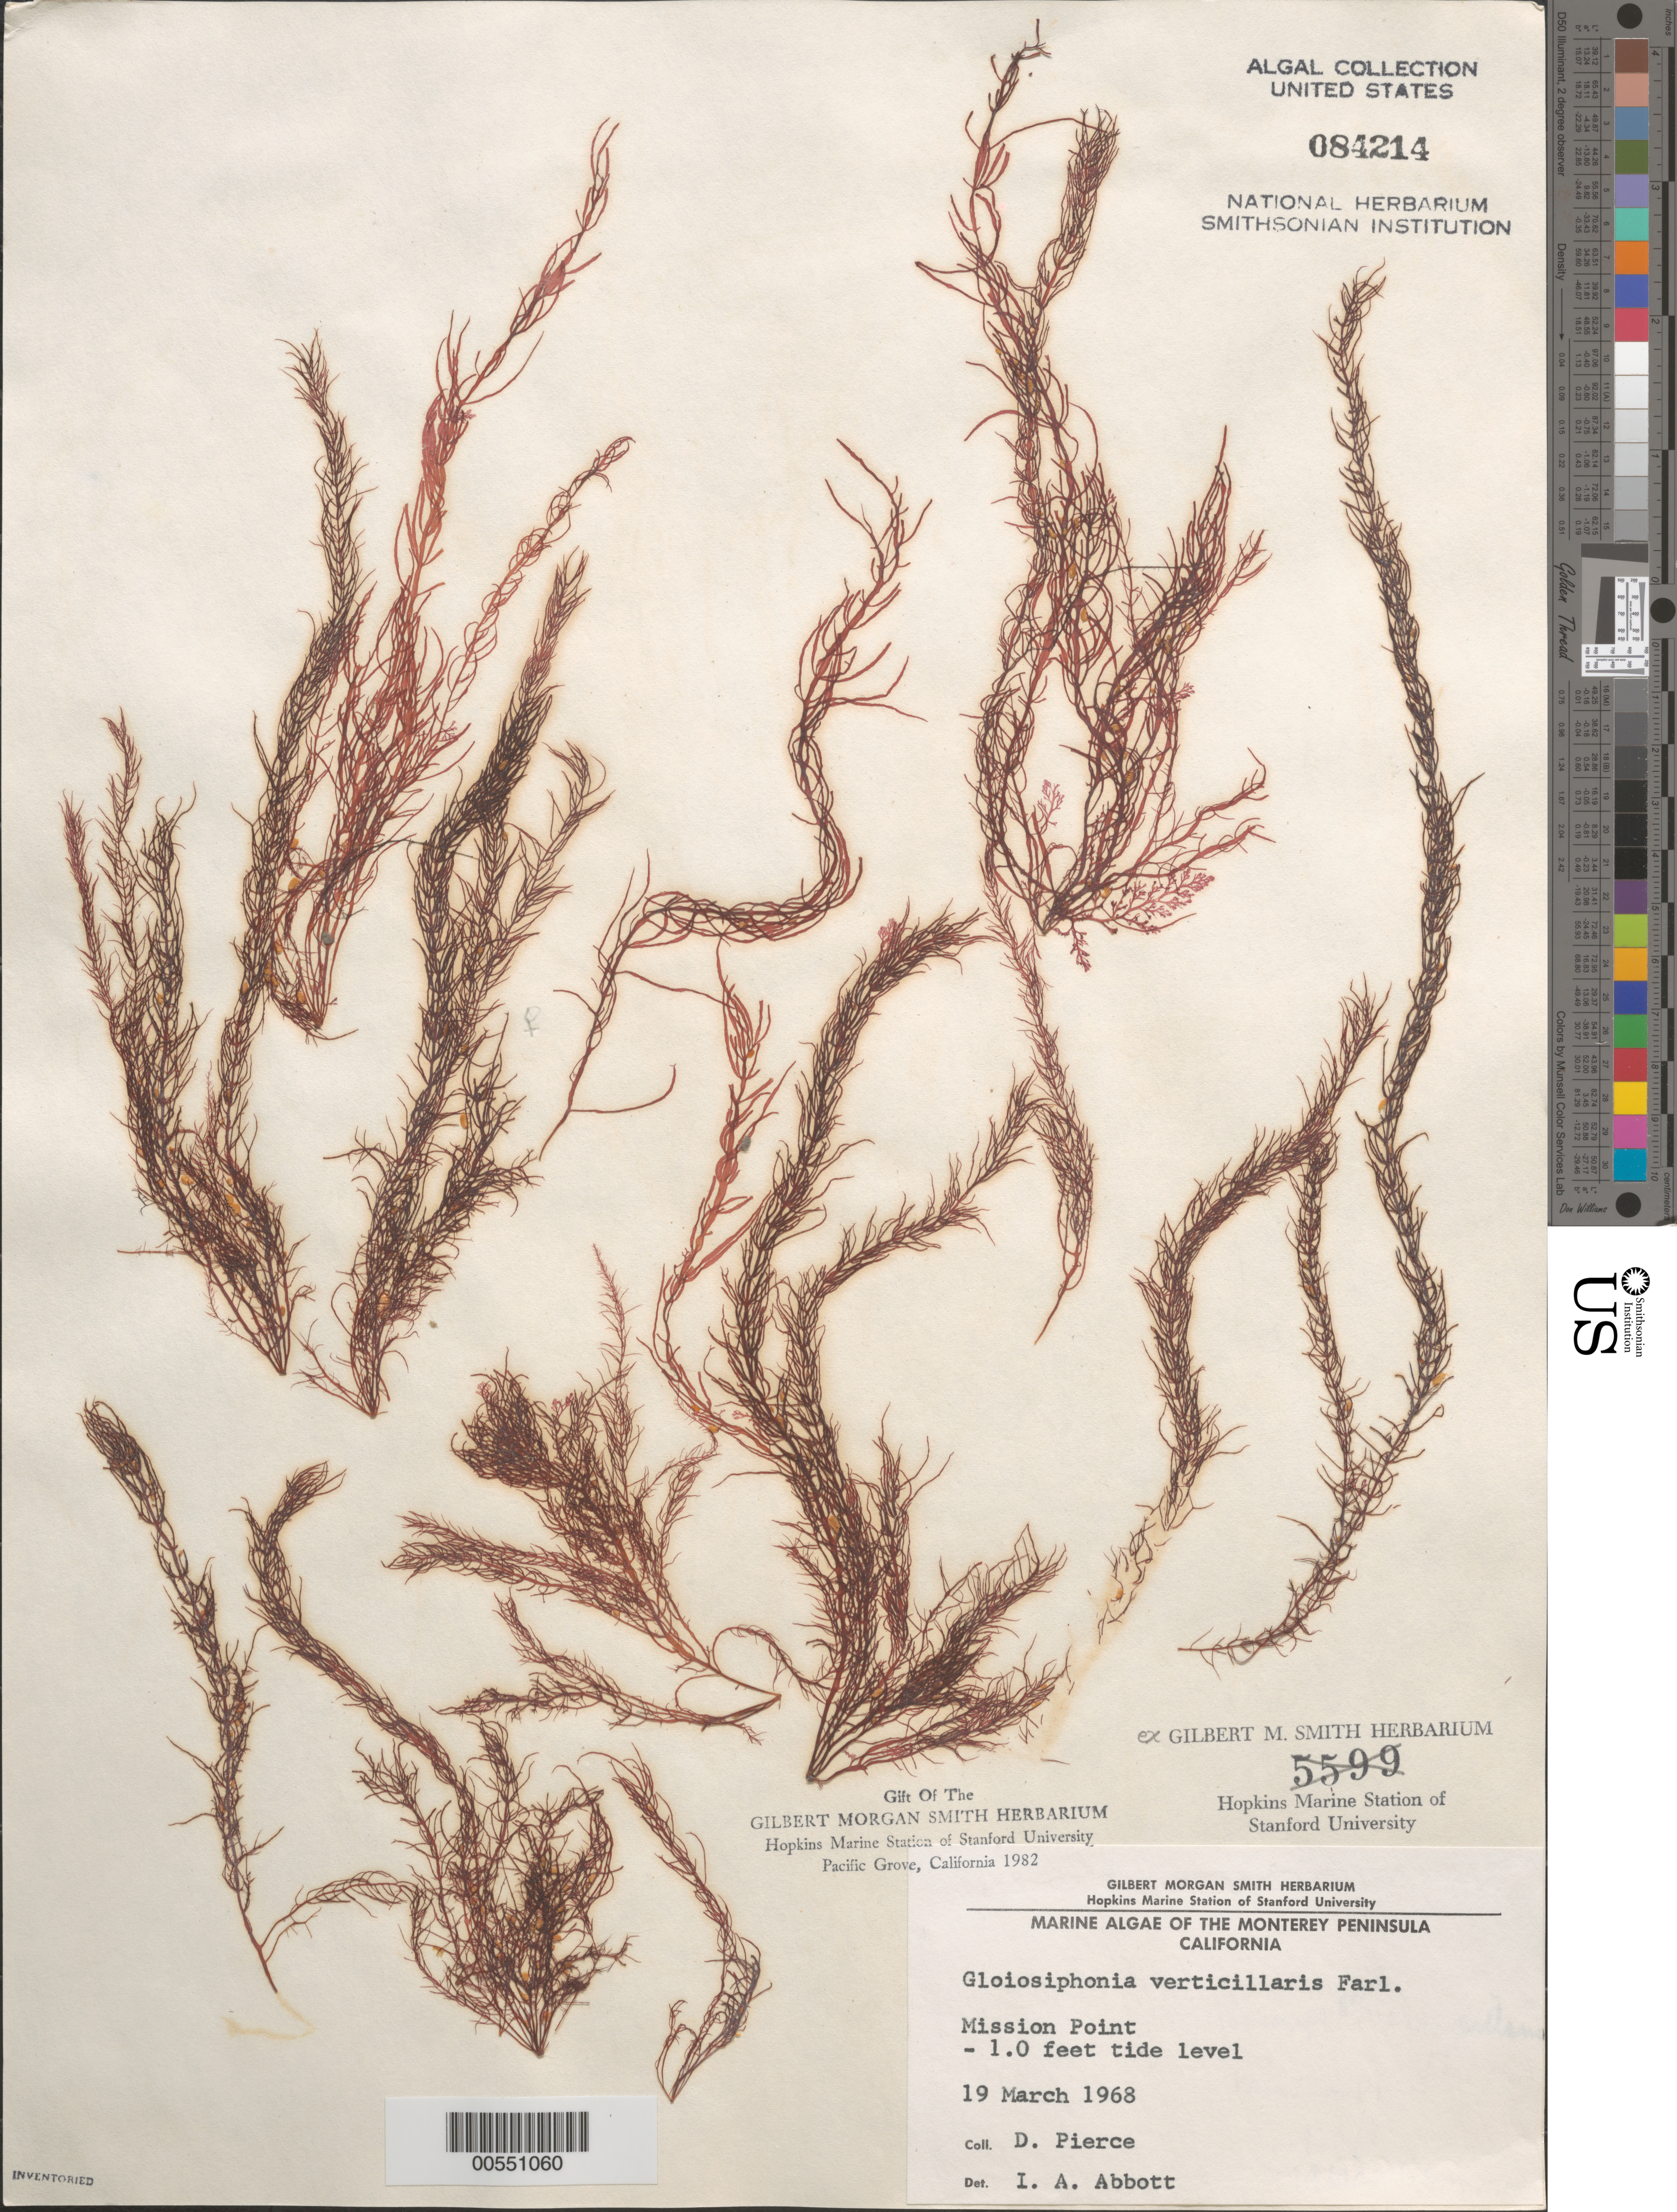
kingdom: Plantae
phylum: Rhodophyta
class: Florideophyceae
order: Gigartinales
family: Gloiosiphoniaceae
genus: Gloiosiphonia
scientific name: Gloiosiphonia verticillaris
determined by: Abbott, Isabella A.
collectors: D. Pierce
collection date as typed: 19 Mar 1968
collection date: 1968-03-19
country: United States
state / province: California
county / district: Monterey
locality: Mission Point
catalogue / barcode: US 84214